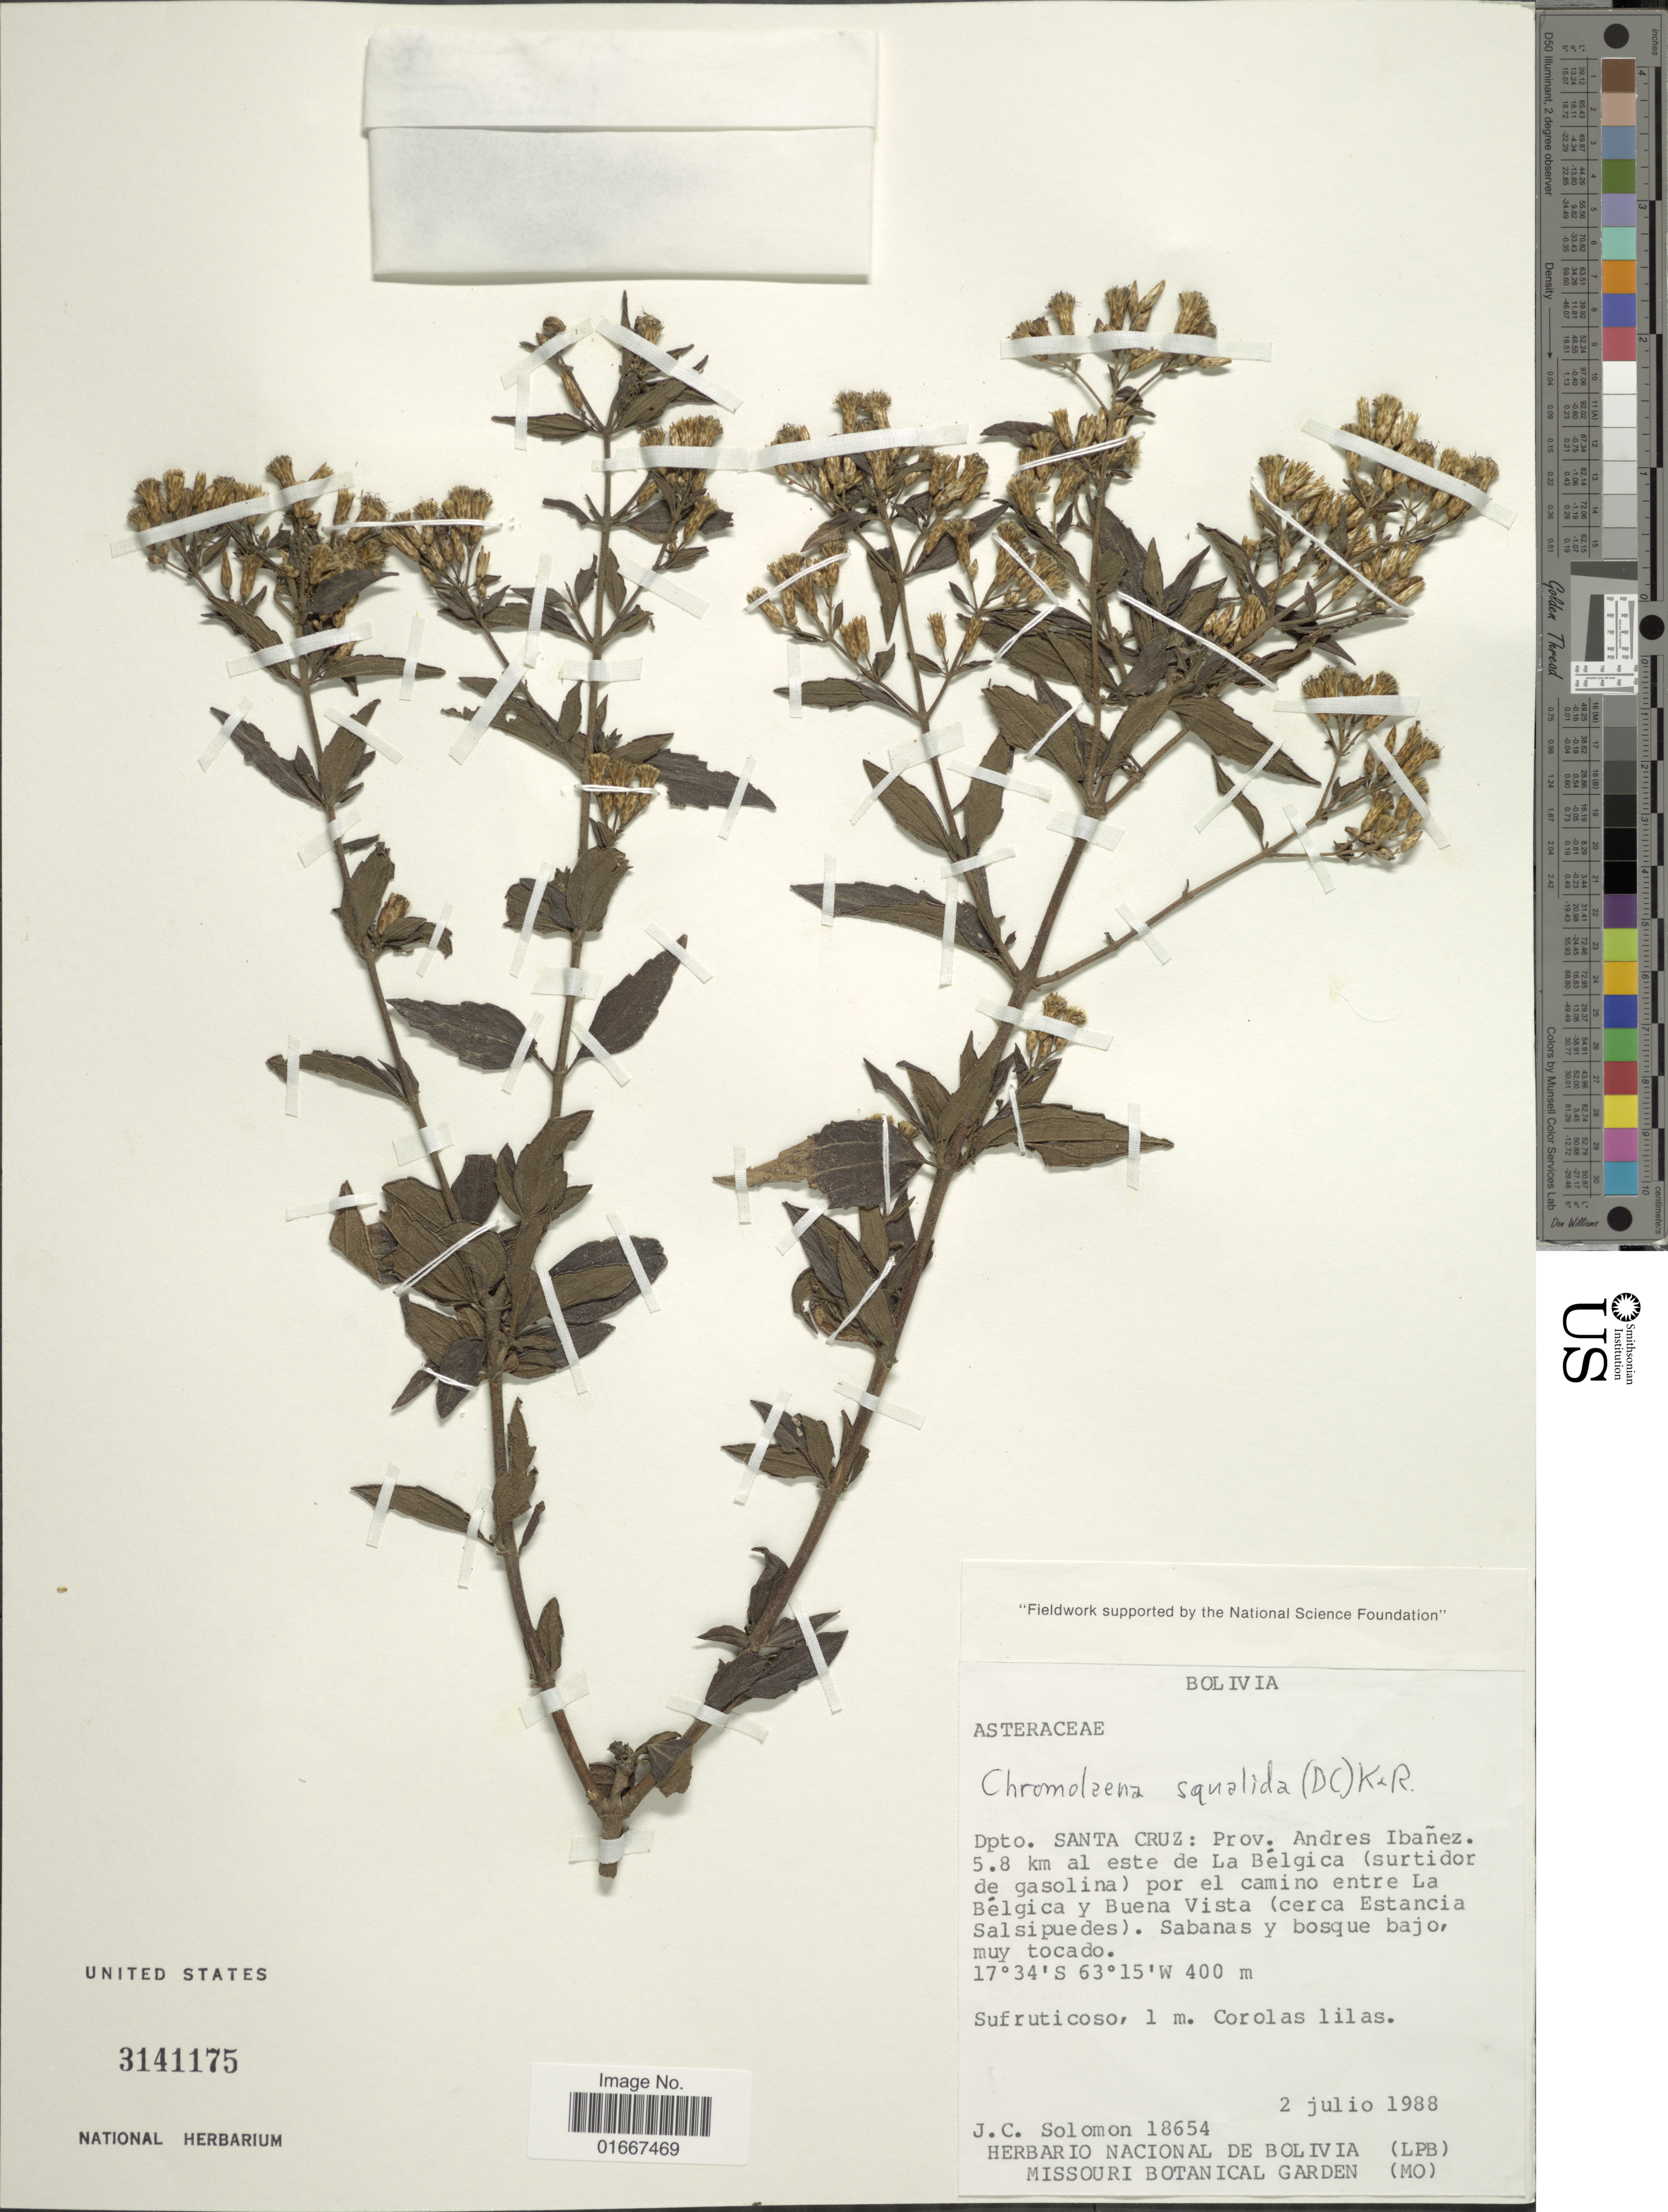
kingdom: Plantae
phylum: Tracheophyta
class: Magnoliopsida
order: Asterales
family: Asteraceae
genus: Chromolaena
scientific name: Chromolaena squalida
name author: (DC.) R.M. King & H. Rob.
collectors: J. C. Solomon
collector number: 18654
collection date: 1988-07-02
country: Bolivia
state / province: Santa Cruz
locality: Prov. Andres Ibanez. 5.8 km al este de La Belgica (surtidor de gasolina) por el camino entre La Belgica y Buena Vista (cerca Estancia Salsipuedes)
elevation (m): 400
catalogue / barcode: US 3141175